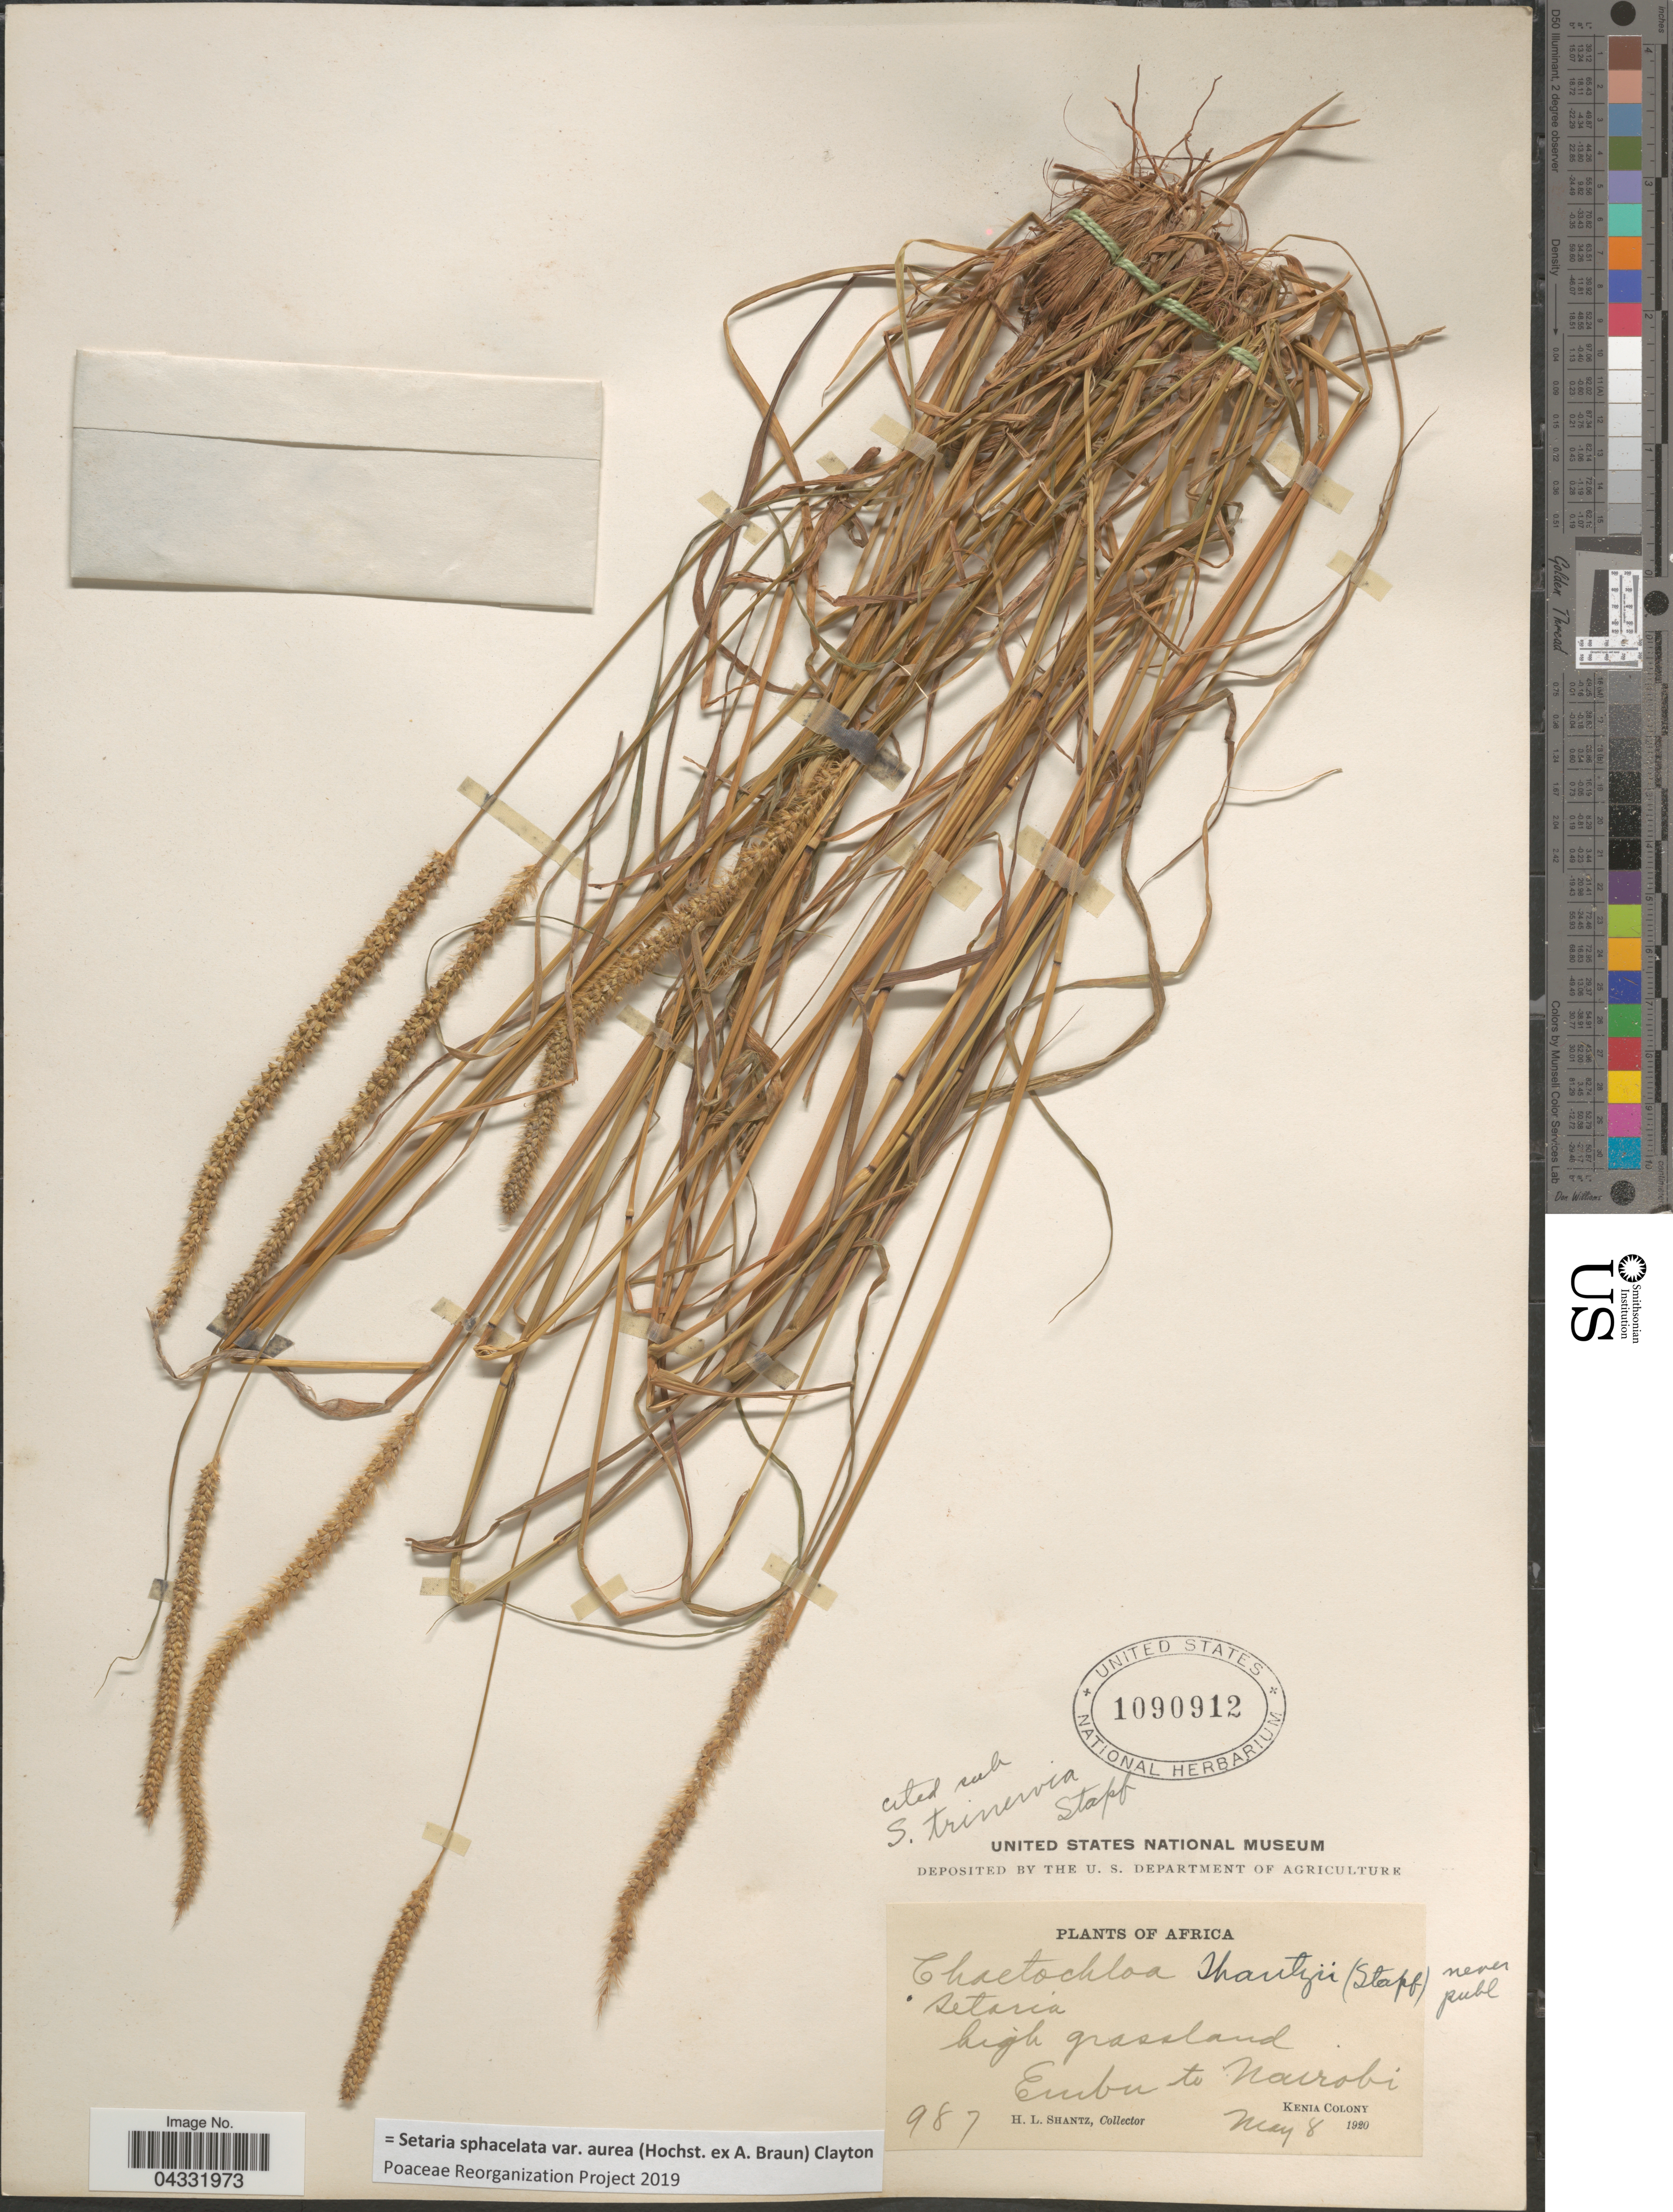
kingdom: Plantae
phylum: Tracheophyta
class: Liliopsida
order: Poales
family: Poaceae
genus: Setaria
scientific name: Setaria sphacelata var. aurea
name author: (Hochst. ex A. Braun) Clayton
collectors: H. Shantz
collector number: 987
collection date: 1920-05-08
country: Kenya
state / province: Nairobi Area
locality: Embu to Nairobi. Kenia Coloni.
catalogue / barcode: US 1090912